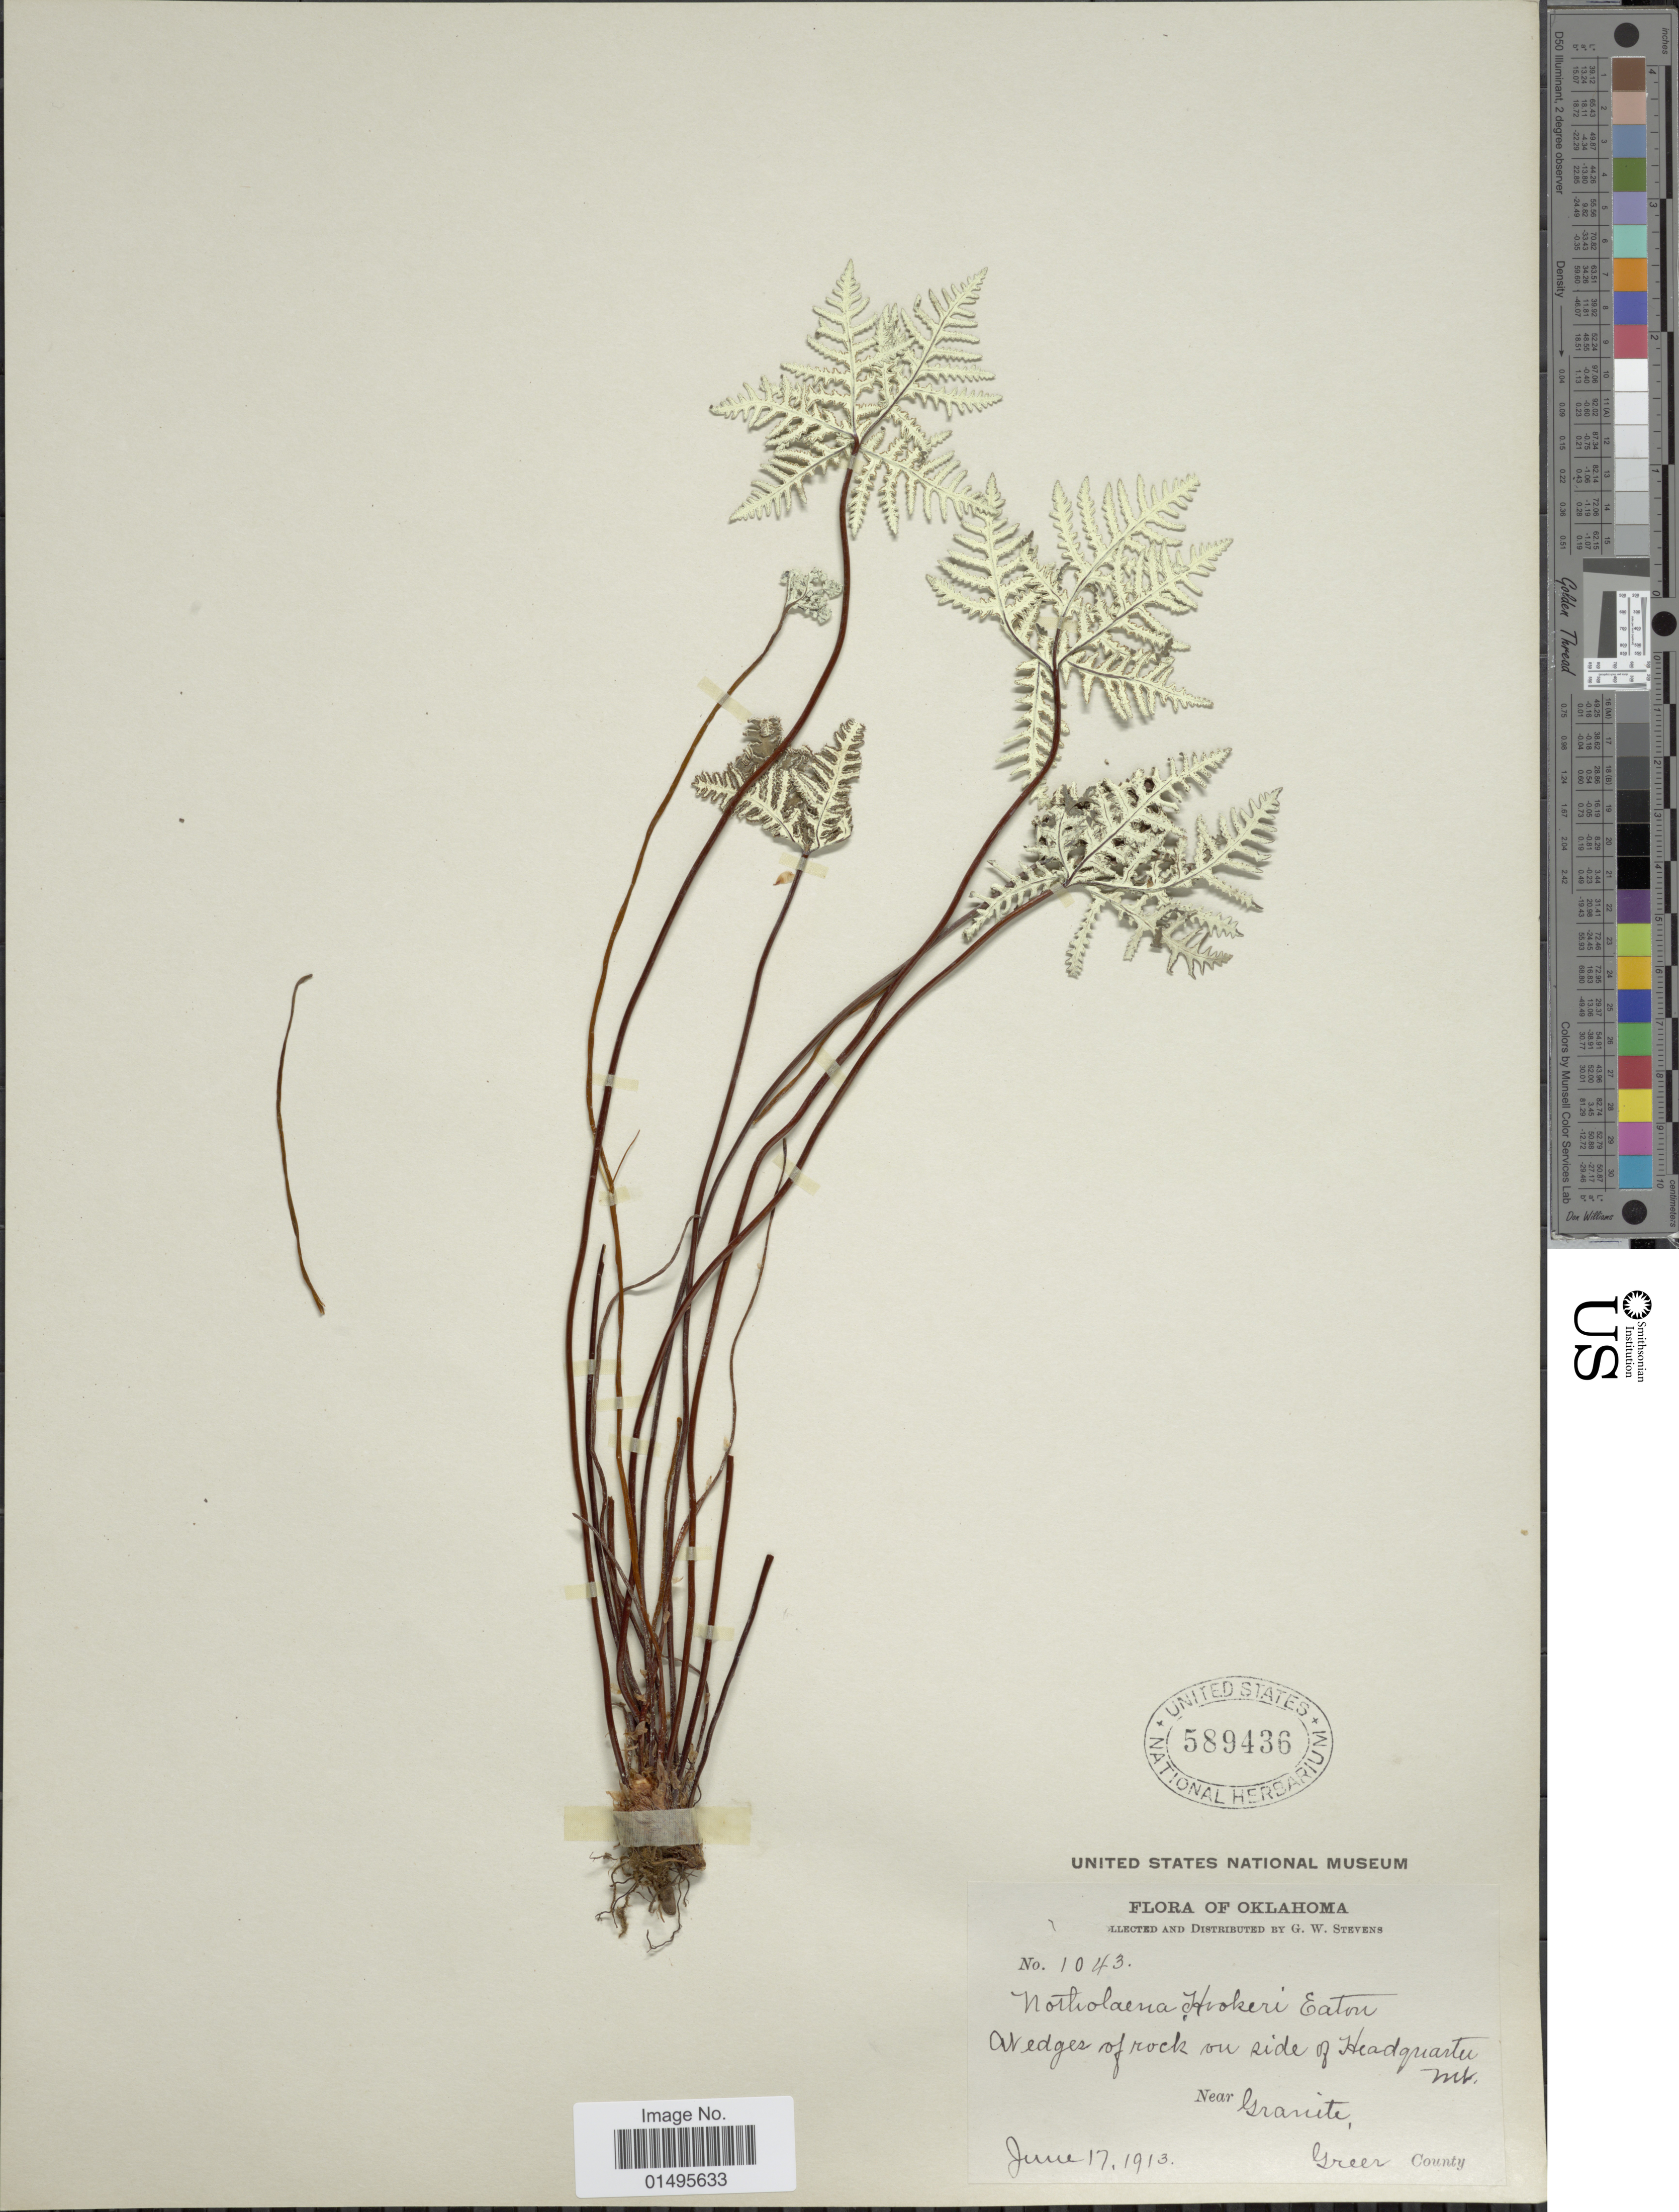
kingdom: Plantae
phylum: Tracheophyta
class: Polypodiopsida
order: Polypodiales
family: Pteridaceae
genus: Notholaena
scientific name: Notholaena standleyi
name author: Maxon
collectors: G. W. Stevens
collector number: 1043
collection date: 1913-06-17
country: United States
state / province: Oklahoma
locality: Edges of rock our side of Headquarter Mt. near Granite, Greer County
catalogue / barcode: US 589436